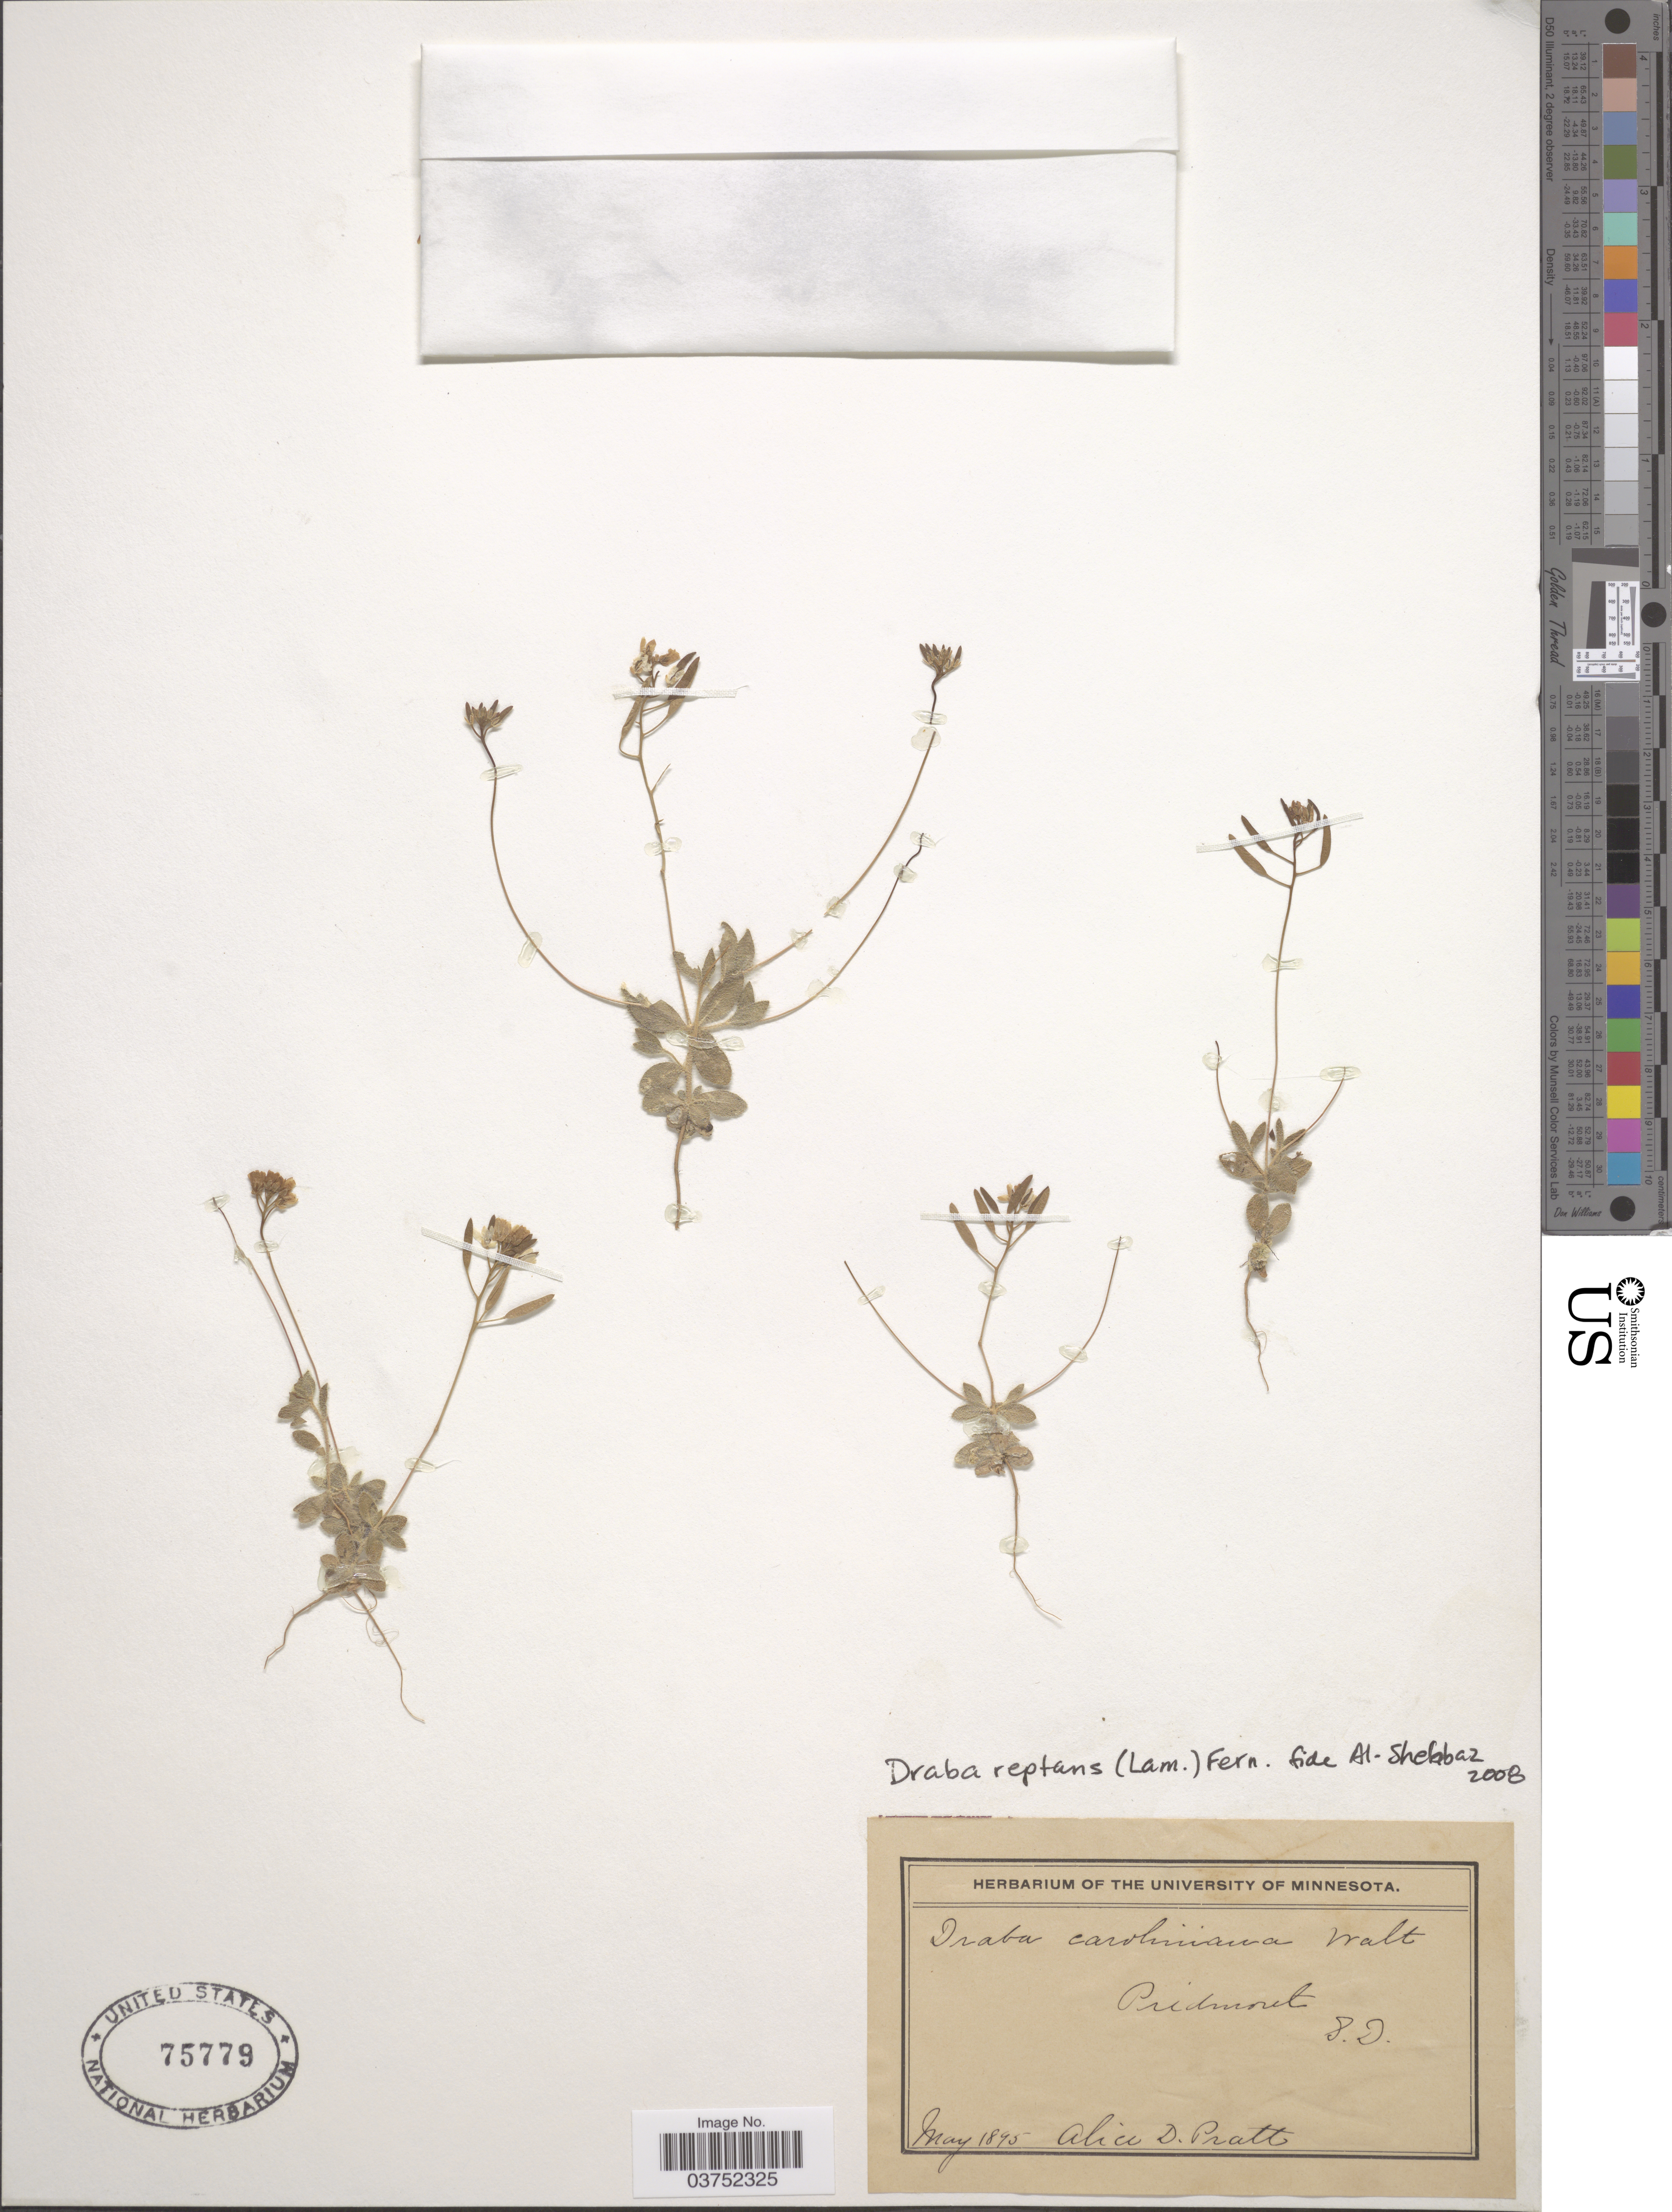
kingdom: Plantae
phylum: Tracheophyta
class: Magnoliopsida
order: Brassicales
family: Brassicaceae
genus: Draba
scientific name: Draba reptans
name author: (Lam.) Fernald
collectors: A. Pratt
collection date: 1895-05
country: United States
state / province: South Dakota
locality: Piedmont.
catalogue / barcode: US 75779